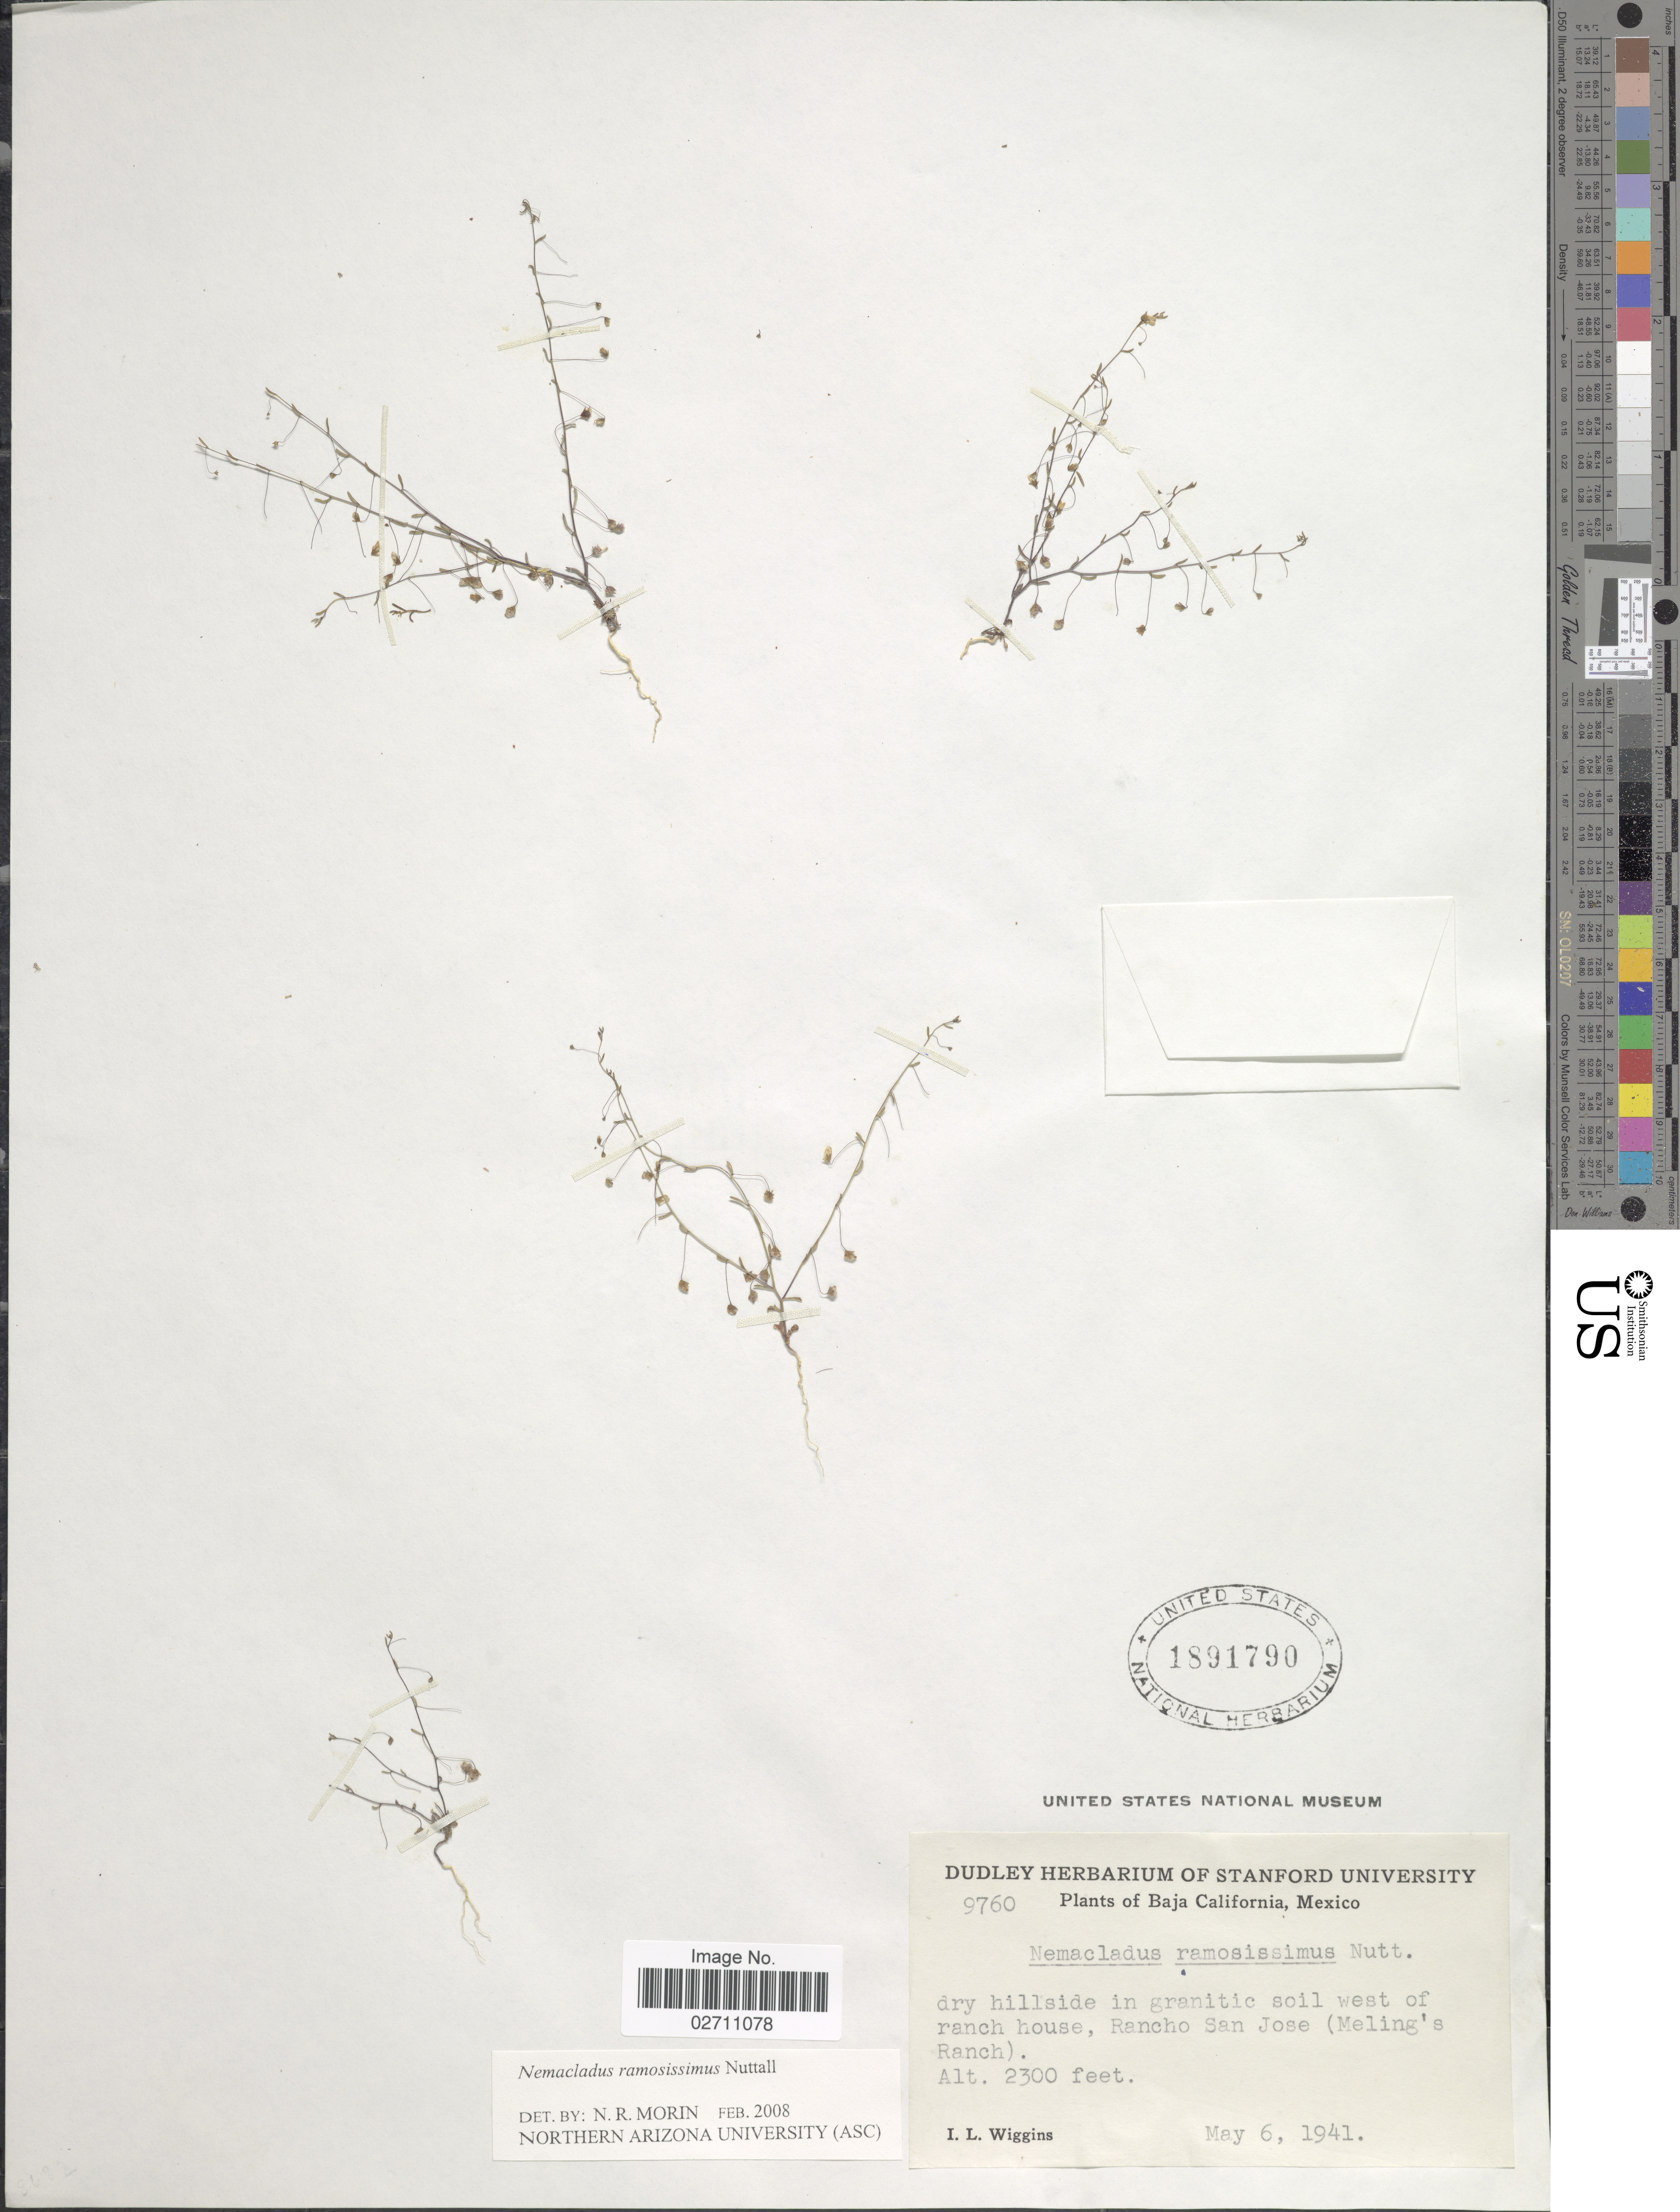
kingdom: Plantae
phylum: Tracheophyta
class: Magnoliopsida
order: Asterales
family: Campanulaceae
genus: Nemacladus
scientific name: Nemacladus ramosissimus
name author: Nutt.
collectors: I. L. Wiggins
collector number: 9760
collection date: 1941-05-06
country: Mexico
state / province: Baja California Norte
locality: Baja California, Mexico, dry hillside in granitic soil west of ranch house, Rancho San Jose (Meling's Ranch)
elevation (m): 701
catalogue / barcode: US 1891790